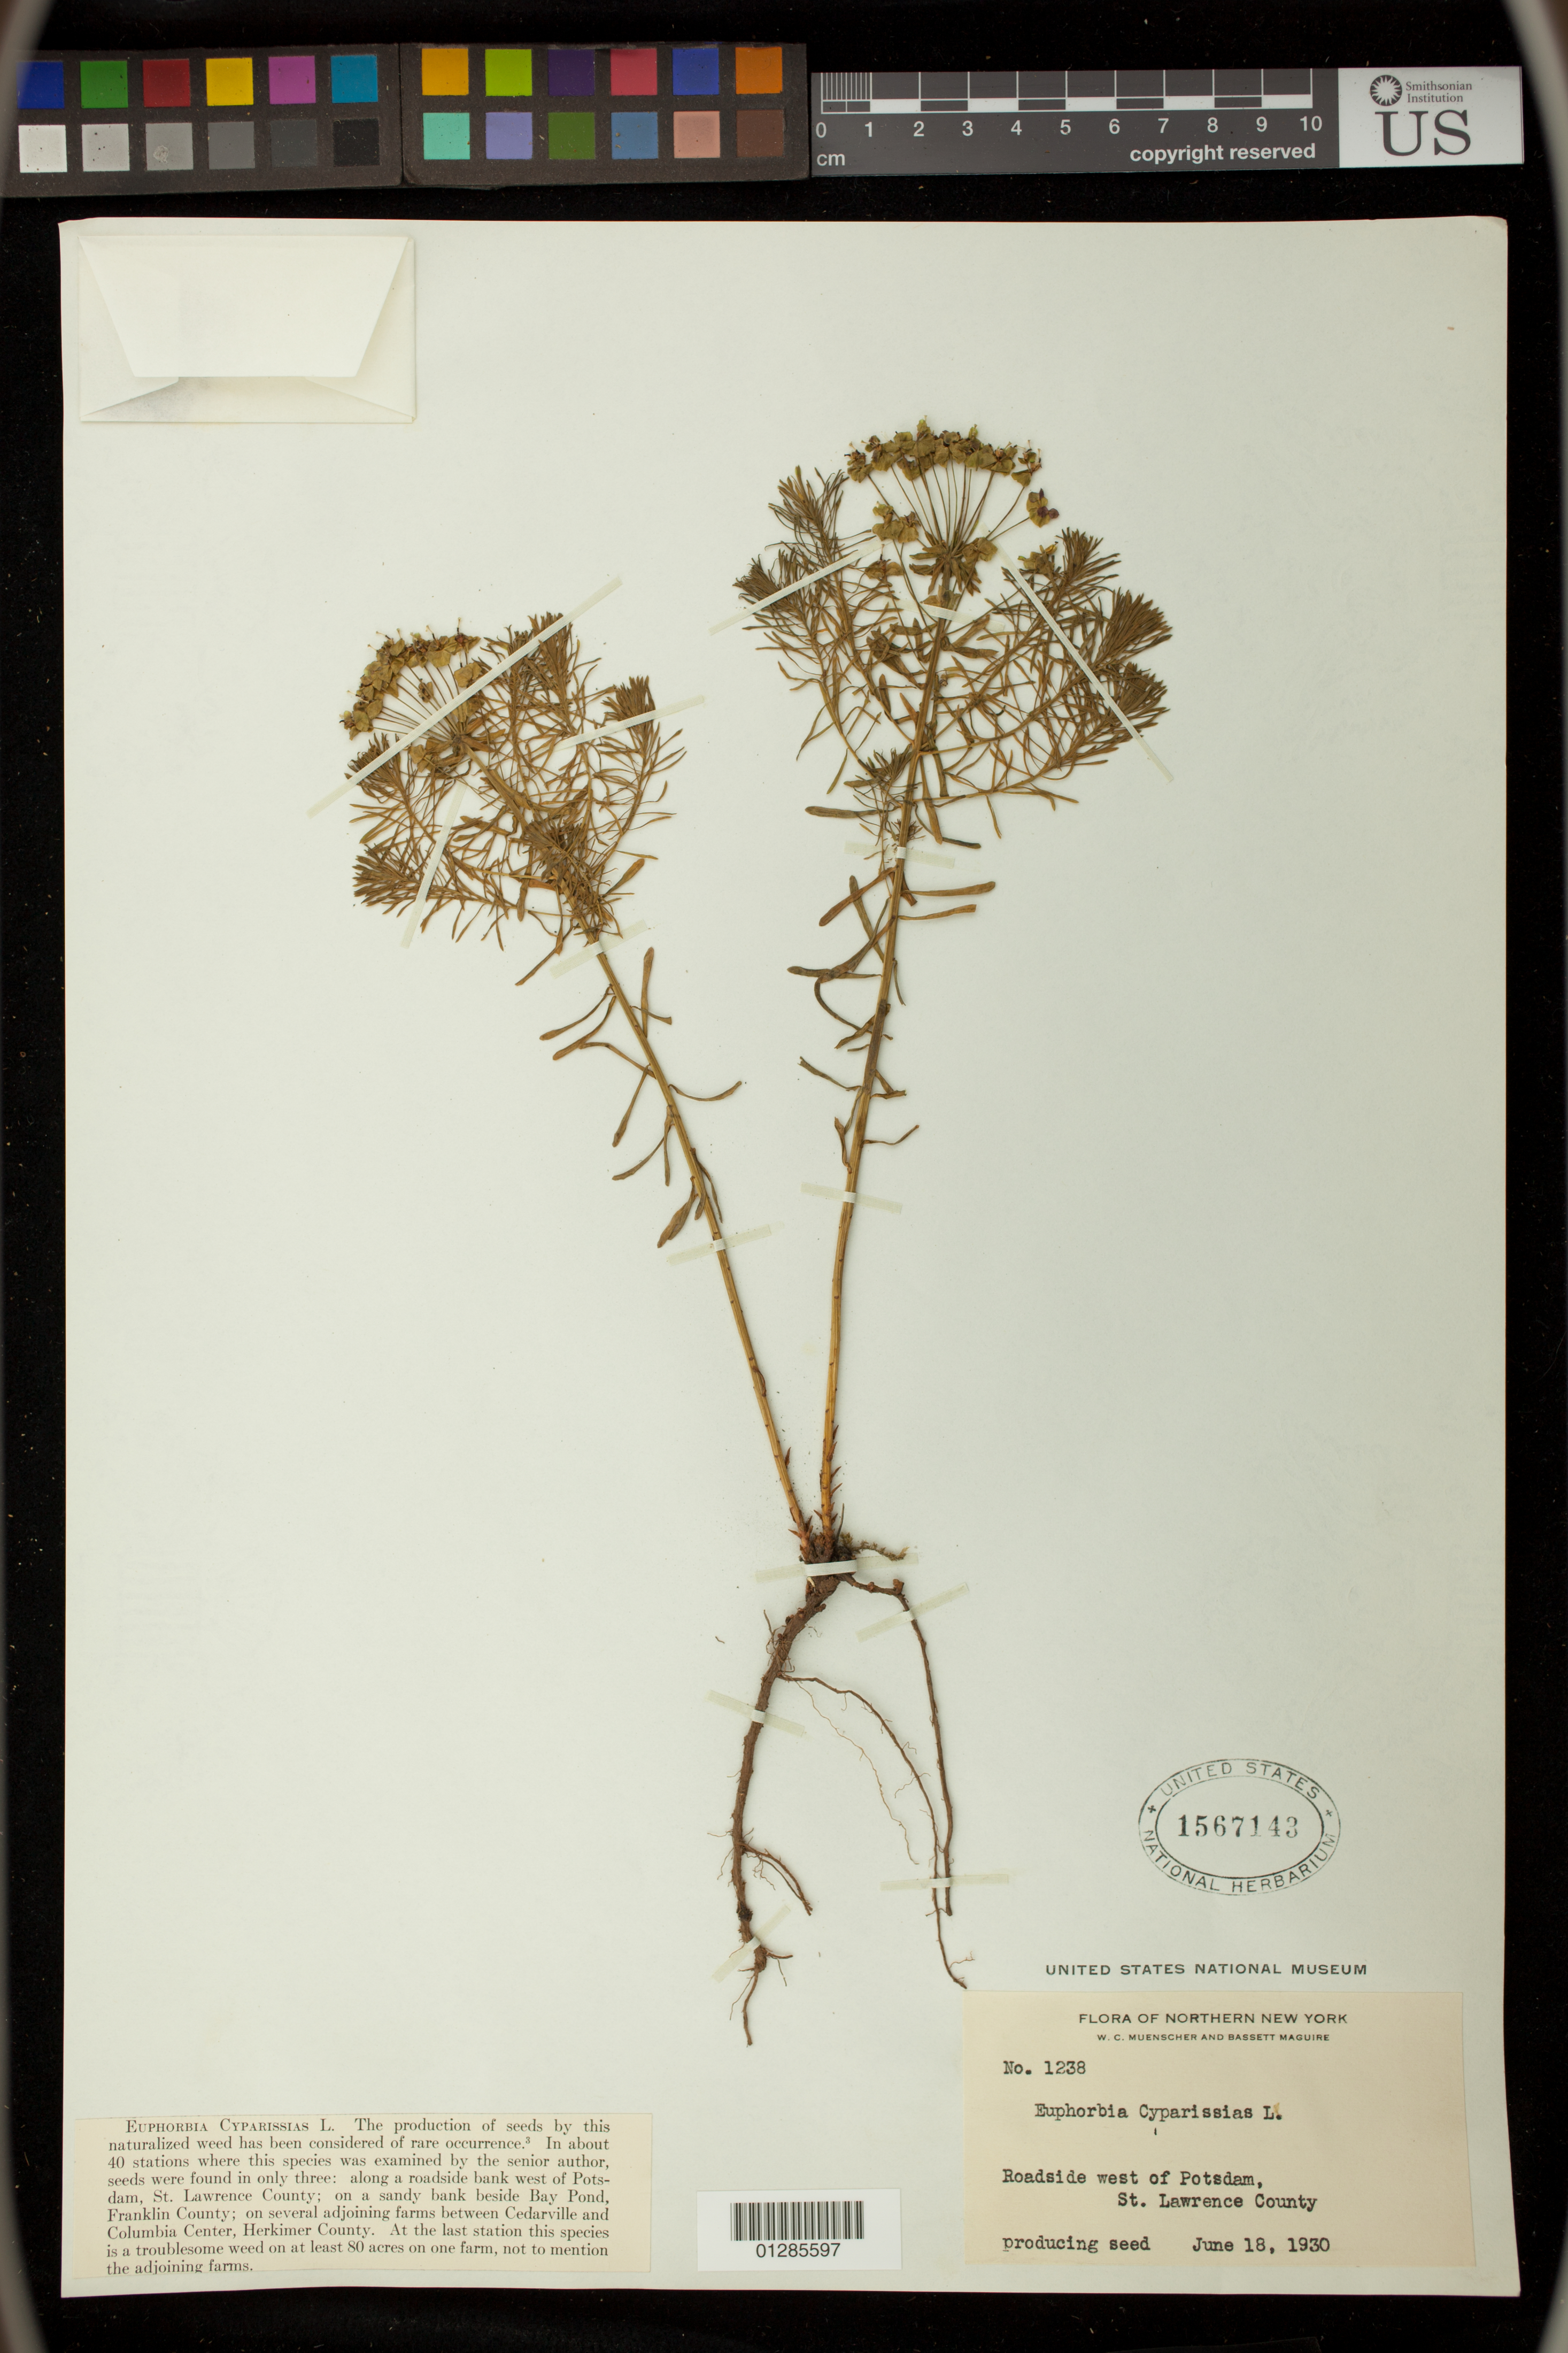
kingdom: Plantae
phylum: Tracheophyta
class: Magnoliopsida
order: Malpighiales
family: Euphorbiaceae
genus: Euphorbia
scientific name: Euphorbia cyparissias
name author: L.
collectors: W. Muenscher & B. Maguire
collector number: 1238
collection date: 1930-06-18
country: United States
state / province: New York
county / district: St. Lawrence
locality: Roadside west of Potsdam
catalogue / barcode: US 1567143